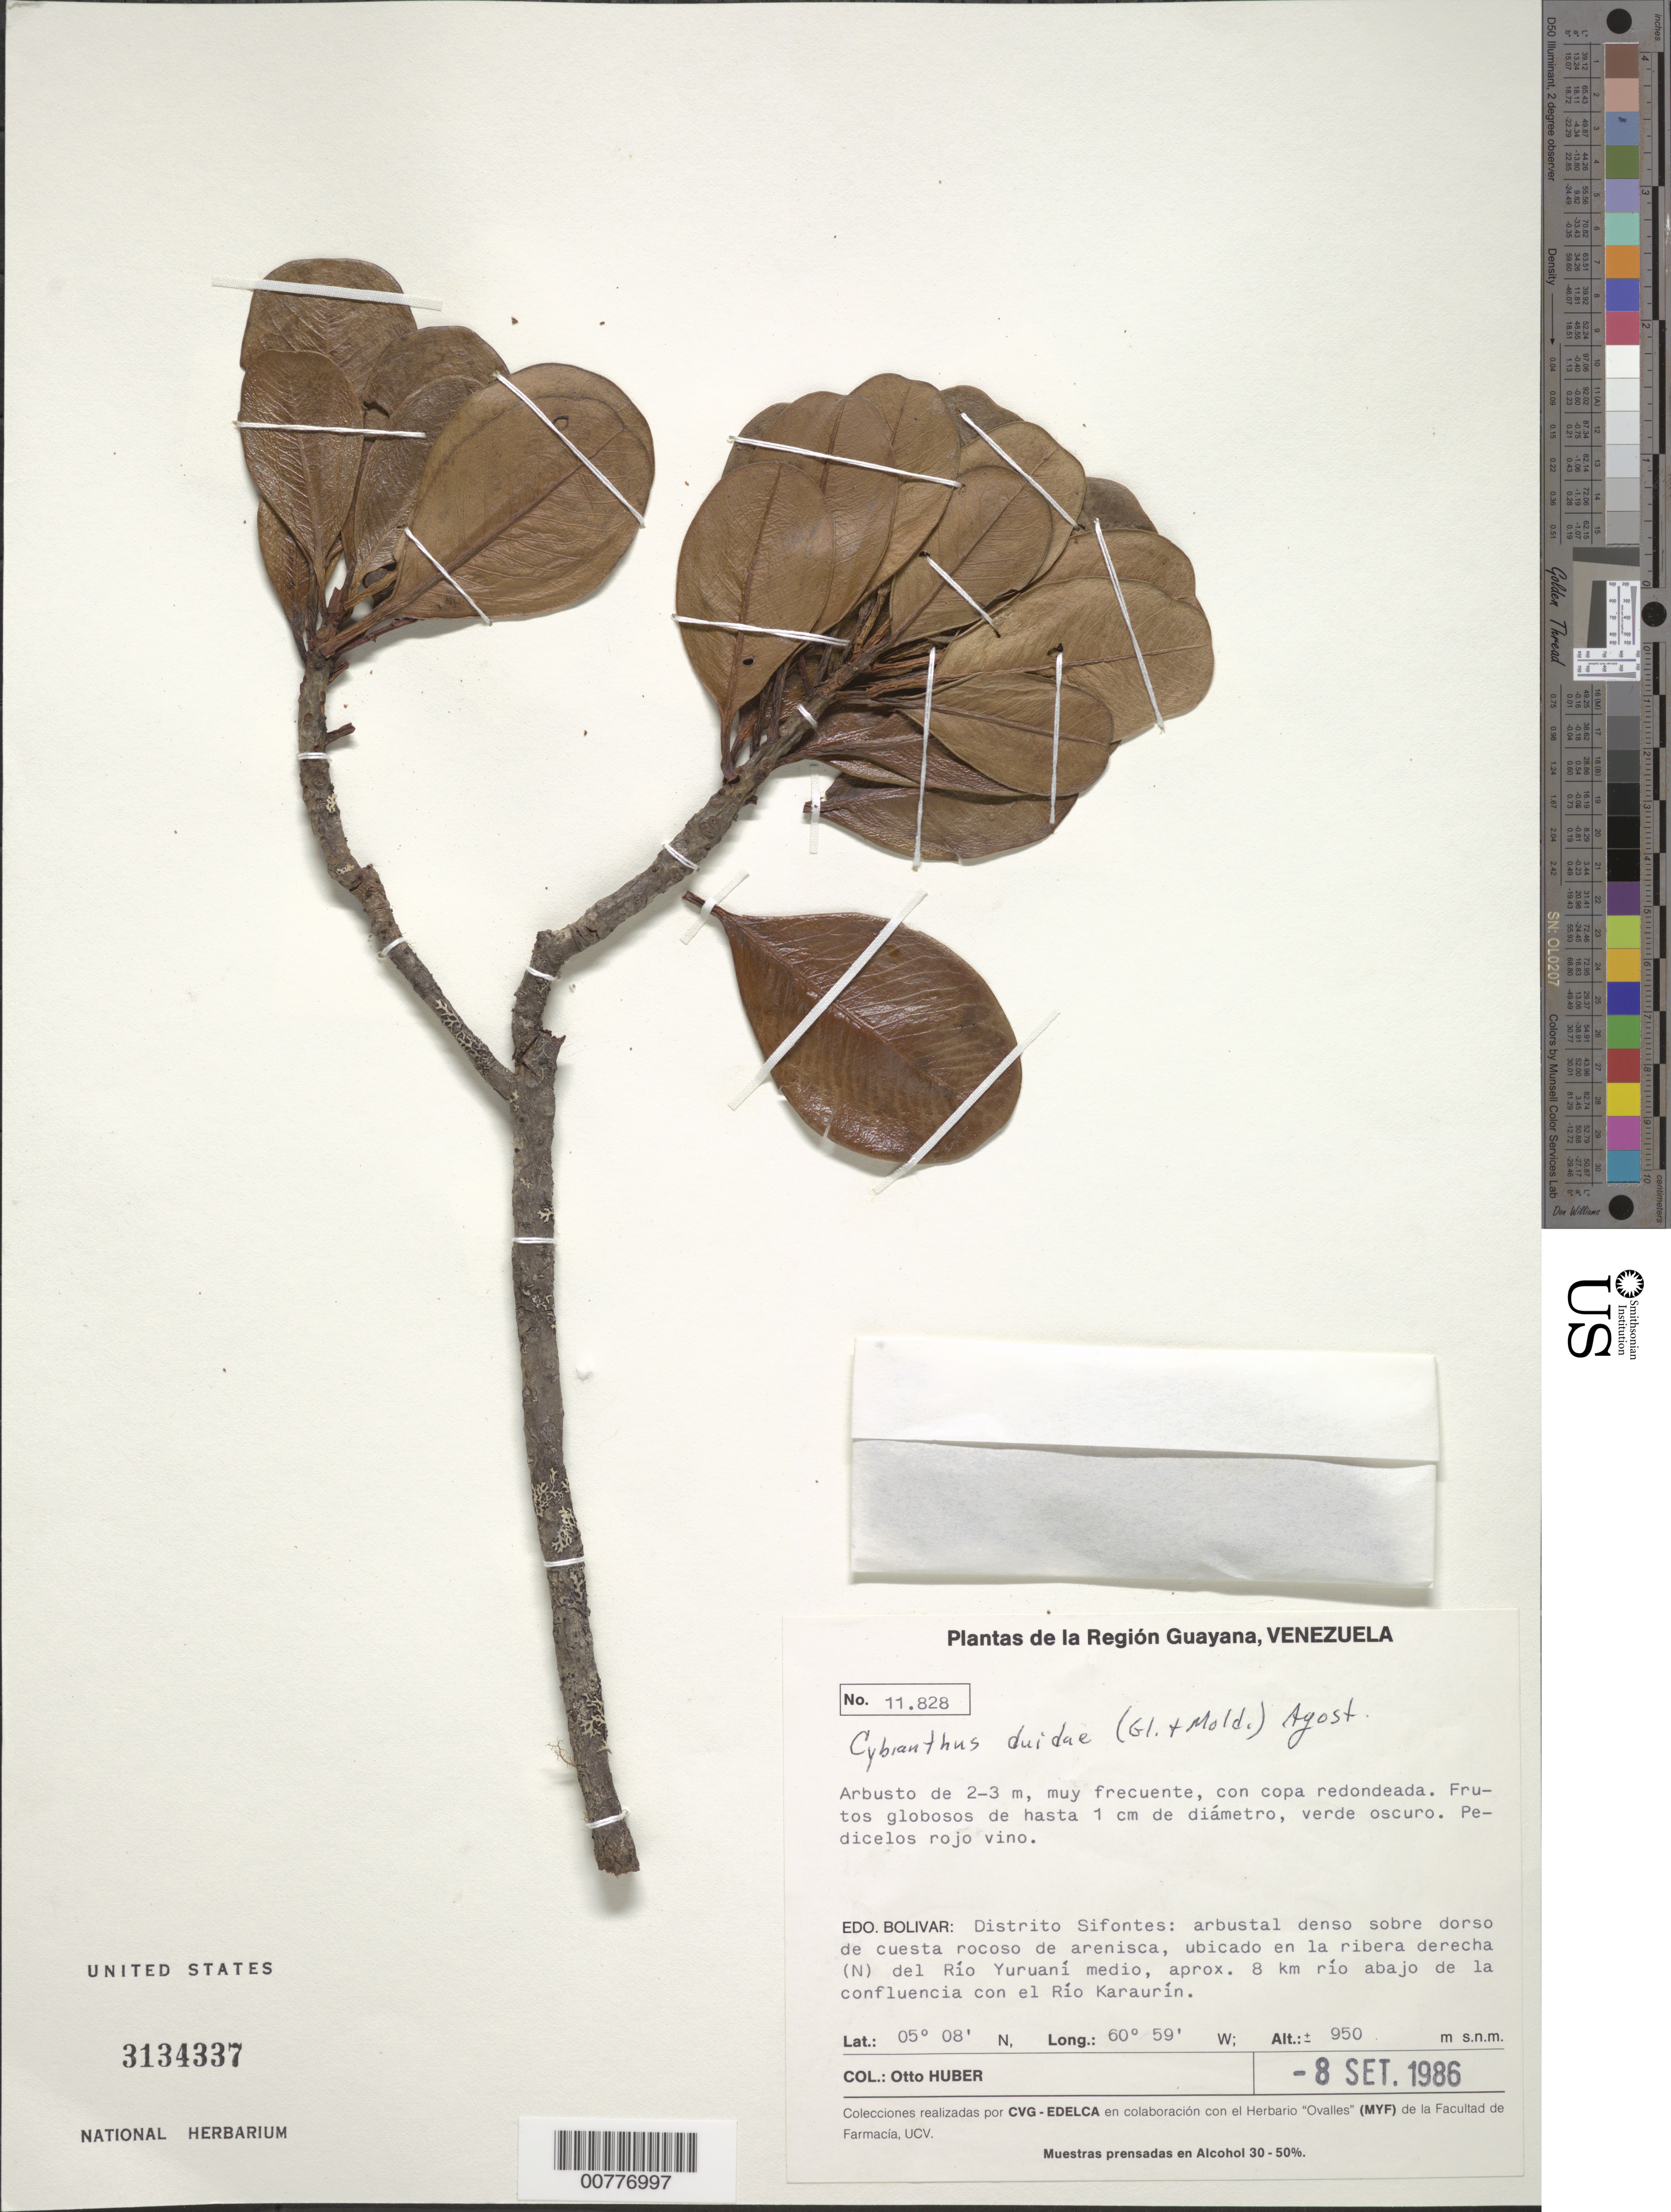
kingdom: Plantae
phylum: Tracheophyta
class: Magnoliopsida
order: Ericales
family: Primulaceae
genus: Cybianthus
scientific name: Cybianthus duidae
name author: (Gleason & Moldenke) G. Agostini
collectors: O. Huber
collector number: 11828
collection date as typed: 8-Sep-86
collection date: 1986-09-08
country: Venezuela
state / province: Bolívar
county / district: Sifontes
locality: Río Yuruani medio, N of, aprox. 8 km al S de la confluencia con el Río Karaurin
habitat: Arbustal denso sobre dorso de cuesta rocoso de arenisca, ubicado en la ribera derecha N del rio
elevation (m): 950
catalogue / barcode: US 3134337